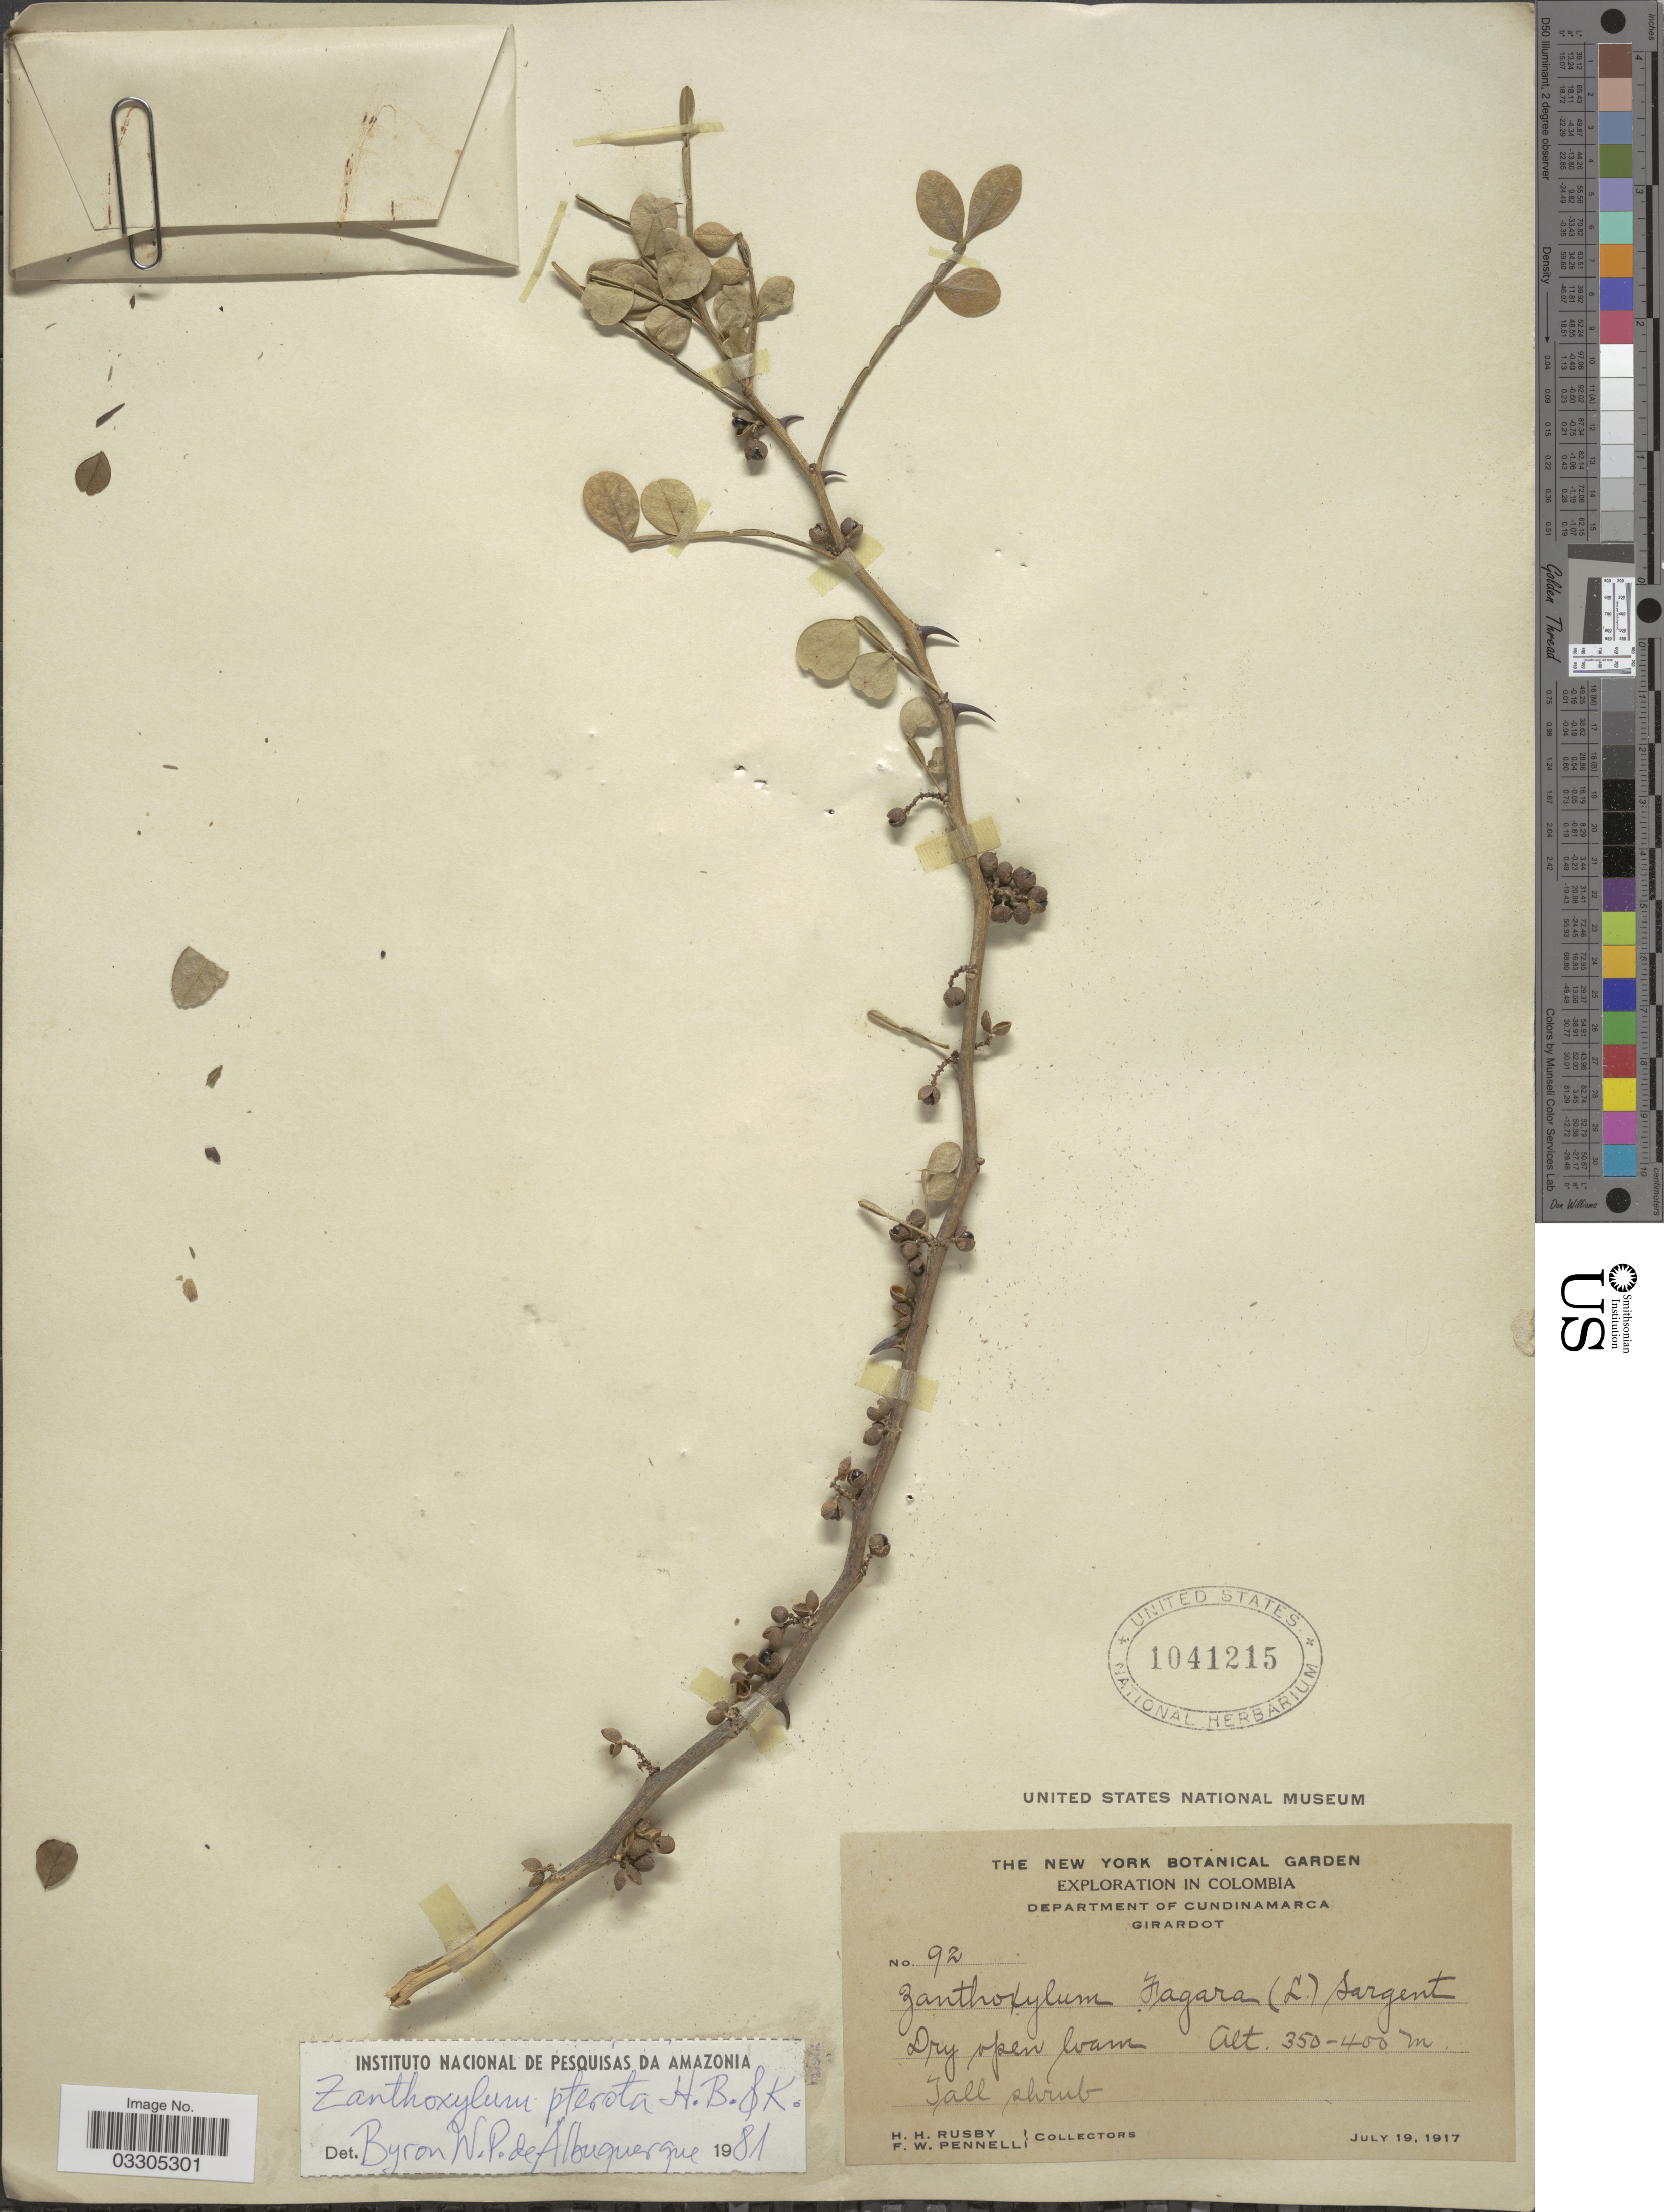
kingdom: Plantae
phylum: Tracheophyta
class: Magnoliopsida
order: Sapindales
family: Rutaceae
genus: Zanthoxylum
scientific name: Zanthoxylum fagara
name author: (L.) Sarg.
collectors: H. H. Rusby & F. W. Pennell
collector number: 92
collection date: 1917-07-19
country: Colombia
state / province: Cundinamarca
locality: Department of Cundinamarca. Girardot.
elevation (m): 350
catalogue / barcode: US 1041215